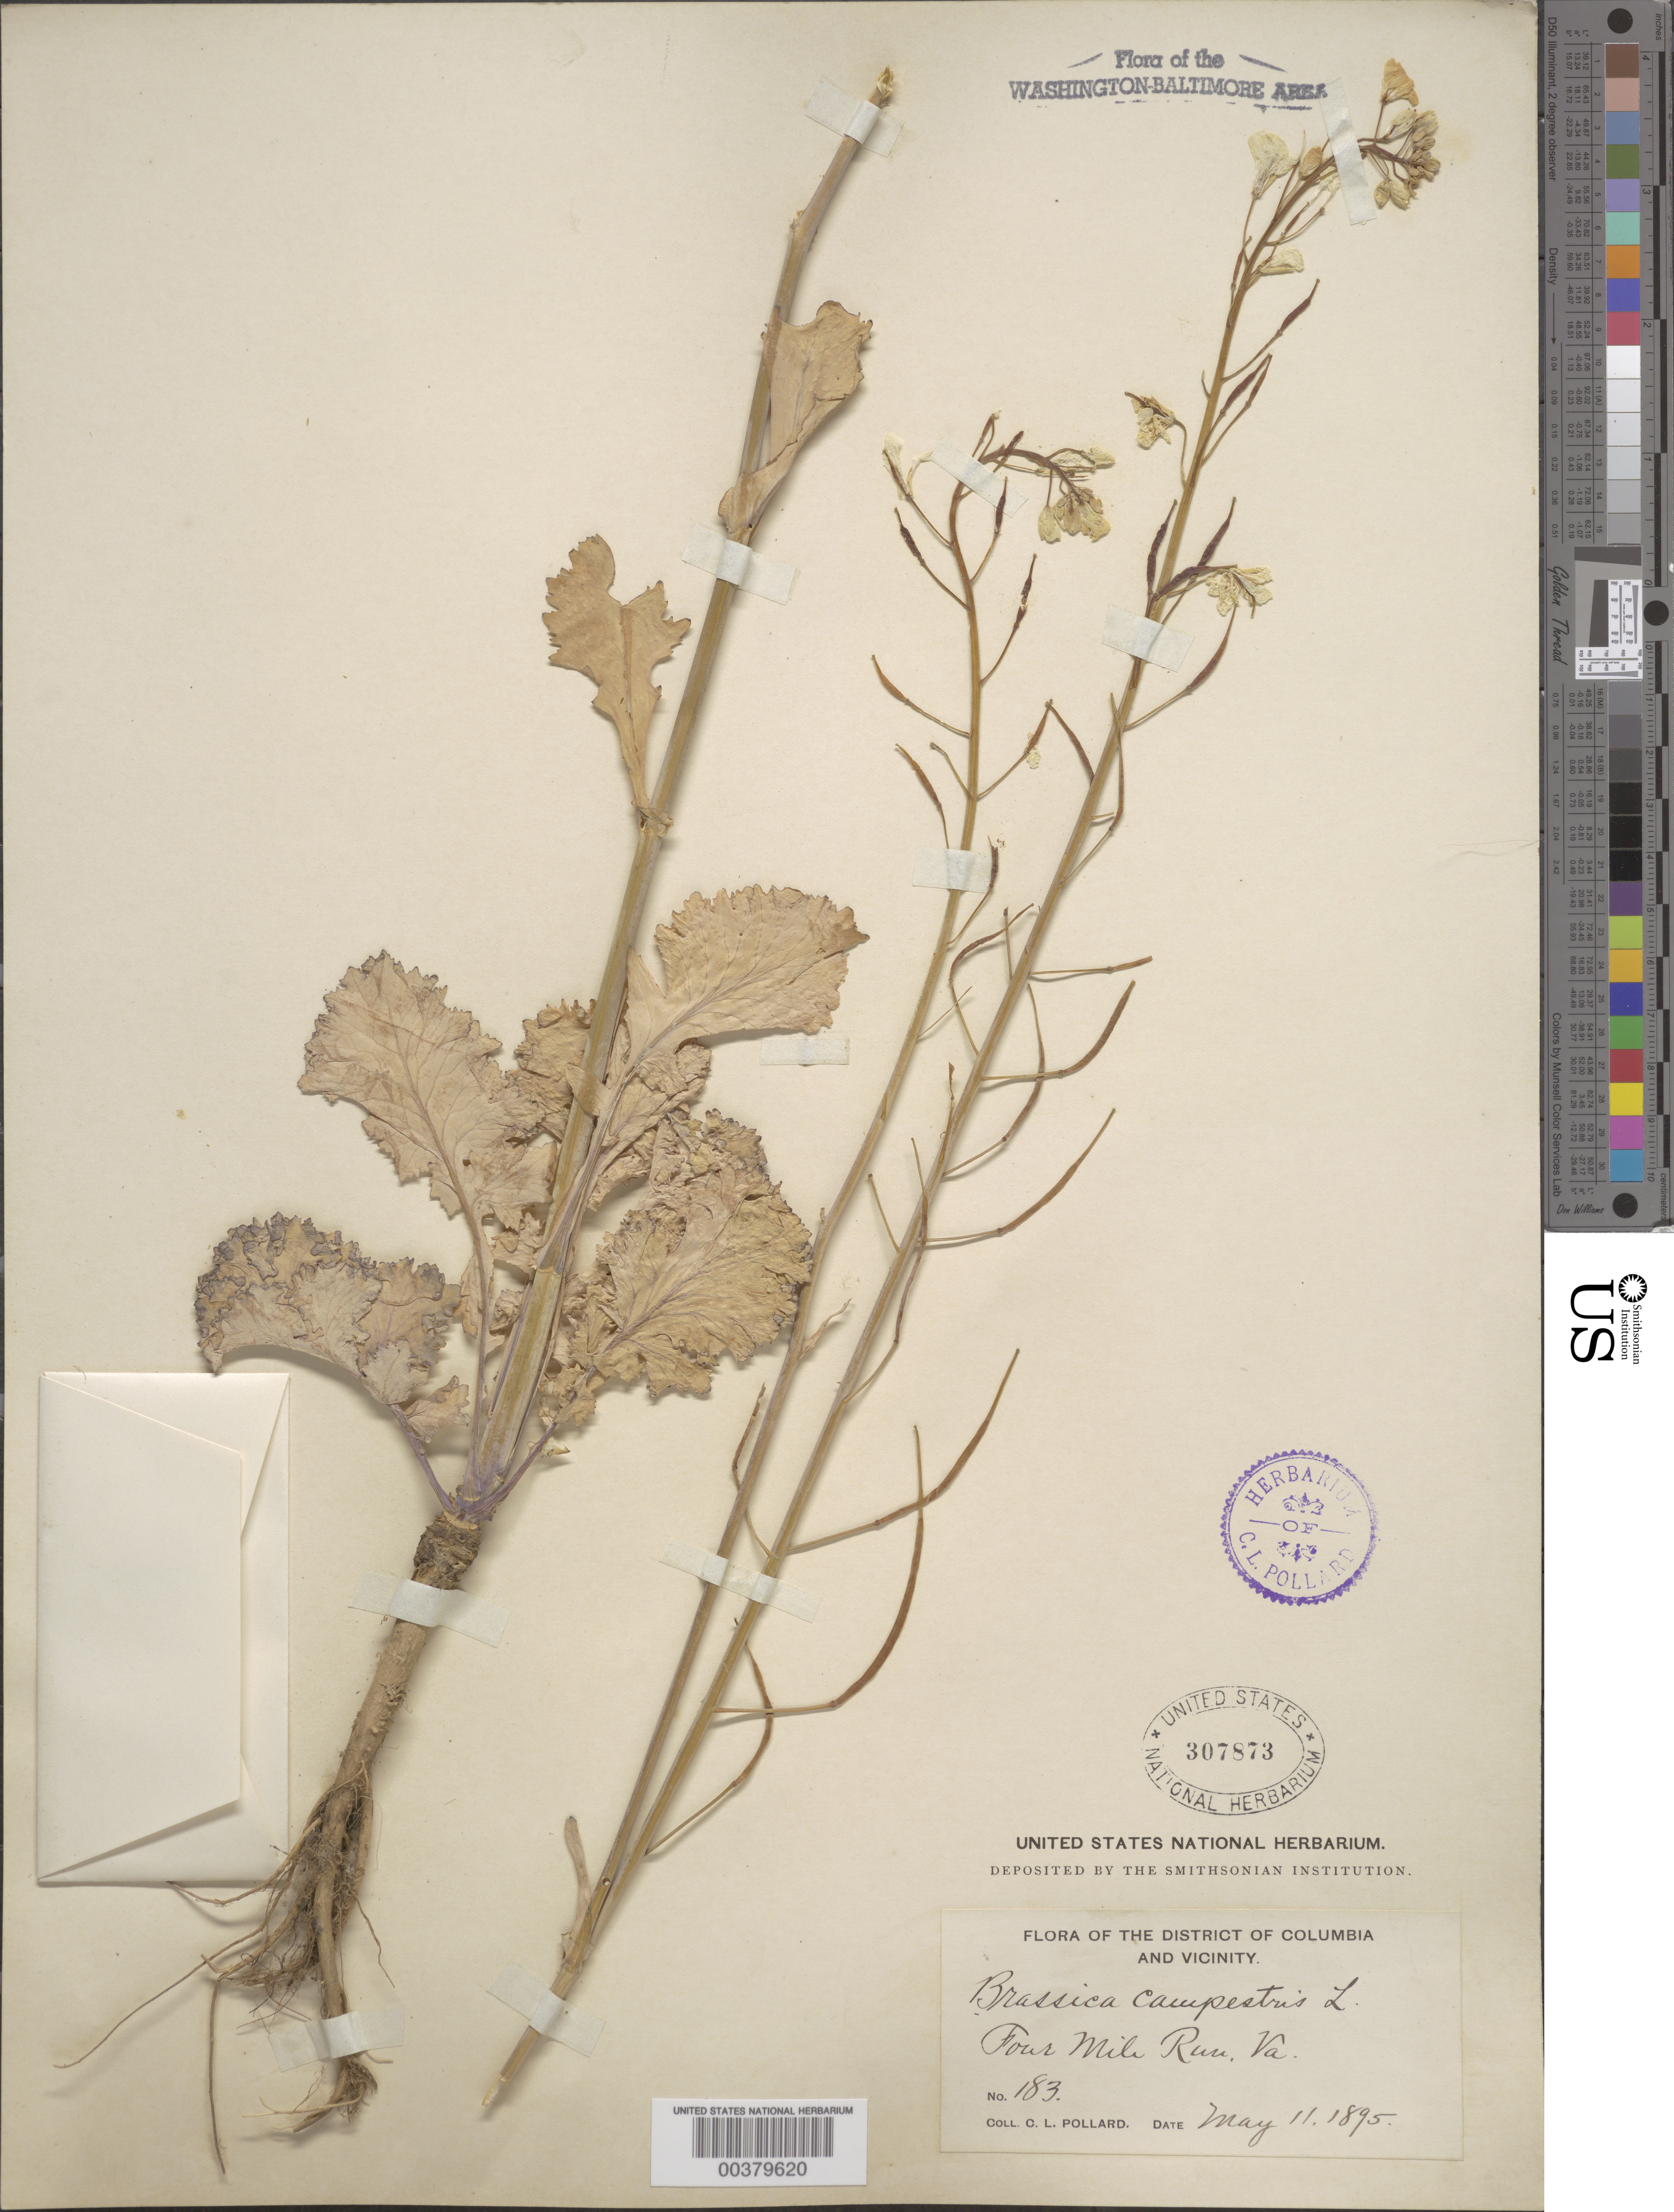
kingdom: Plantae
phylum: Tracheophyta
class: Magnoliopsida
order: Brassicales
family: Brassicaceae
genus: Brassica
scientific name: Brassica rapa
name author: L.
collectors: C. L. Pollard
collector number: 183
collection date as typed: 11 May 1895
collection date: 1895-05-11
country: United States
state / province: Virginia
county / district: Arlington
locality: Four Mile Run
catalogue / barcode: US 307873